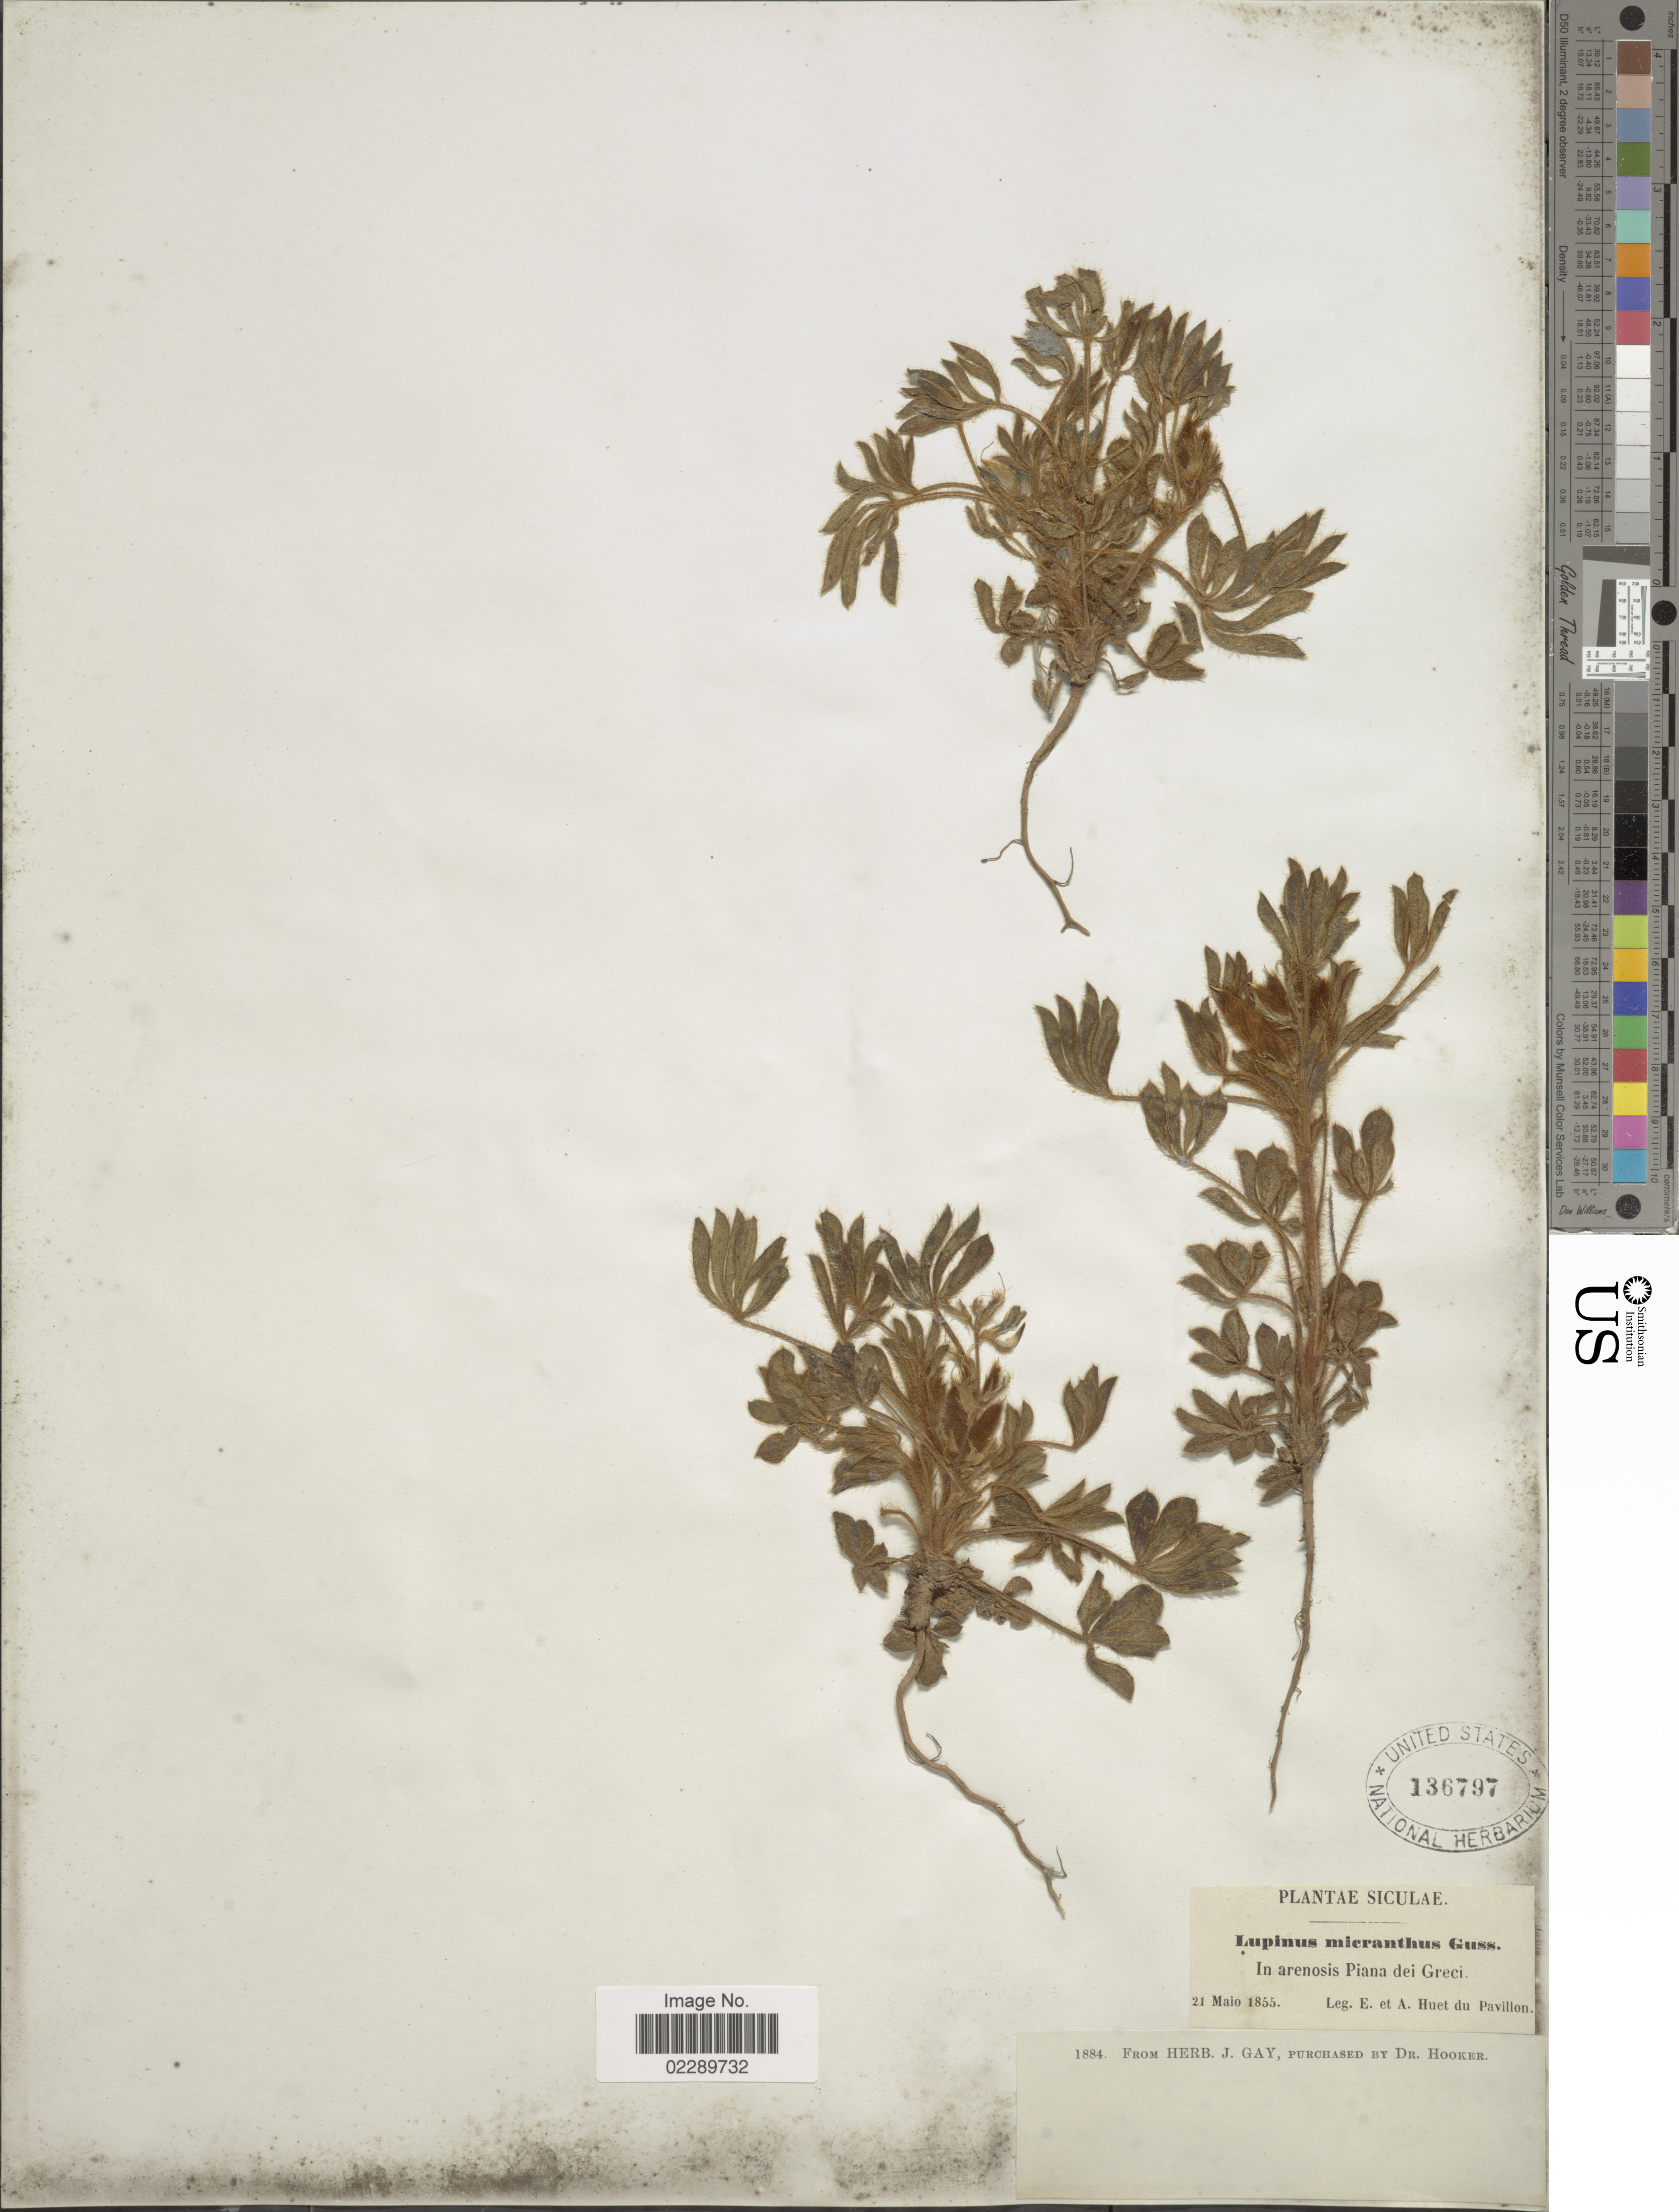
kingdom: Plantae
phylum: Tracheophyta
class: Magnoliopsida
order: Fabales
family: Fabaceae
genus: Lupinus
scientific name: Lupinus micranthus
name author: Douglas ex Lindl.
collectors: E. Huet du Pavillon & A. Huet du Pavillon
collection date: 1855-05-21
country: Italy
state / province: Siciliana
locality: Siculae. In arenosis Piana dei Greci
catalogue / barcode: US 136797